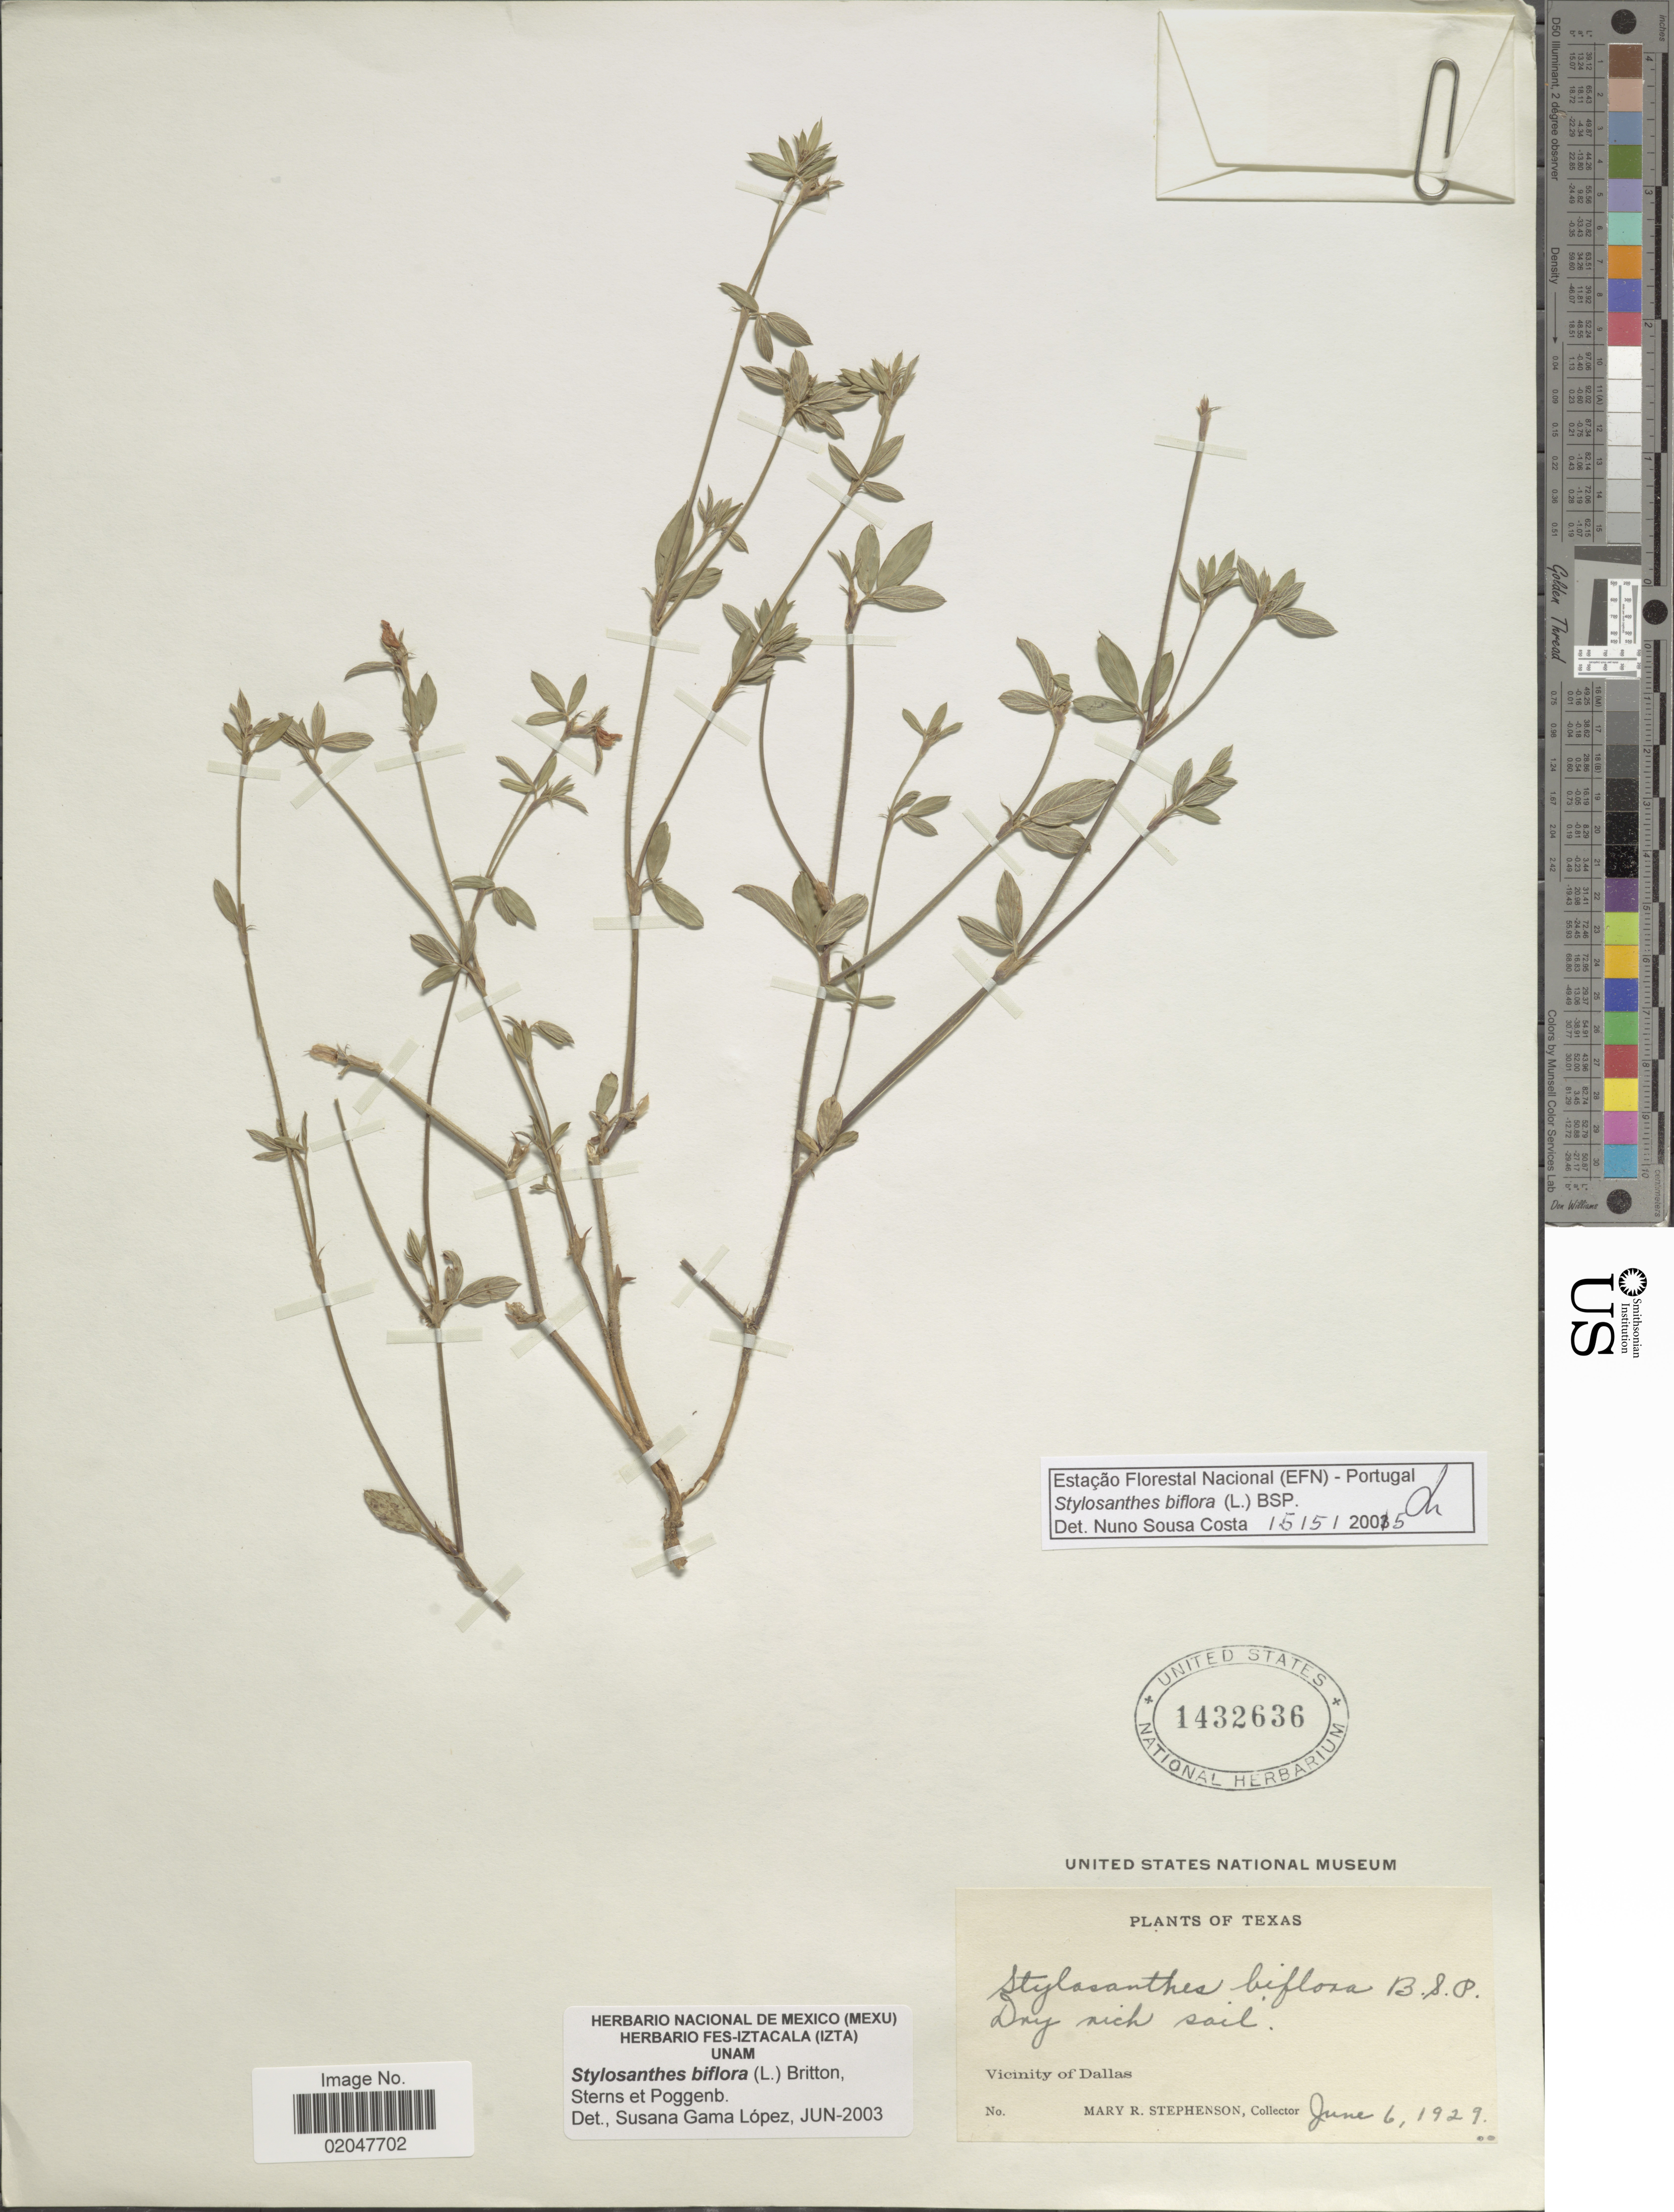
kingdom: Plantae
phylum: Tracheophyta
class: Magnoliopsida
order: Fabales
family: Fabaceae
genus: Stylosanthes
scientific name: Stylosanthes biflora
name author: (L.) Britton et al.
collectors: M. Stephenson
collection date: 1929-06-06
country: United States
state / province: Texas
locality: Vicinity of Dallas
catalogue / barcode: US 1432636